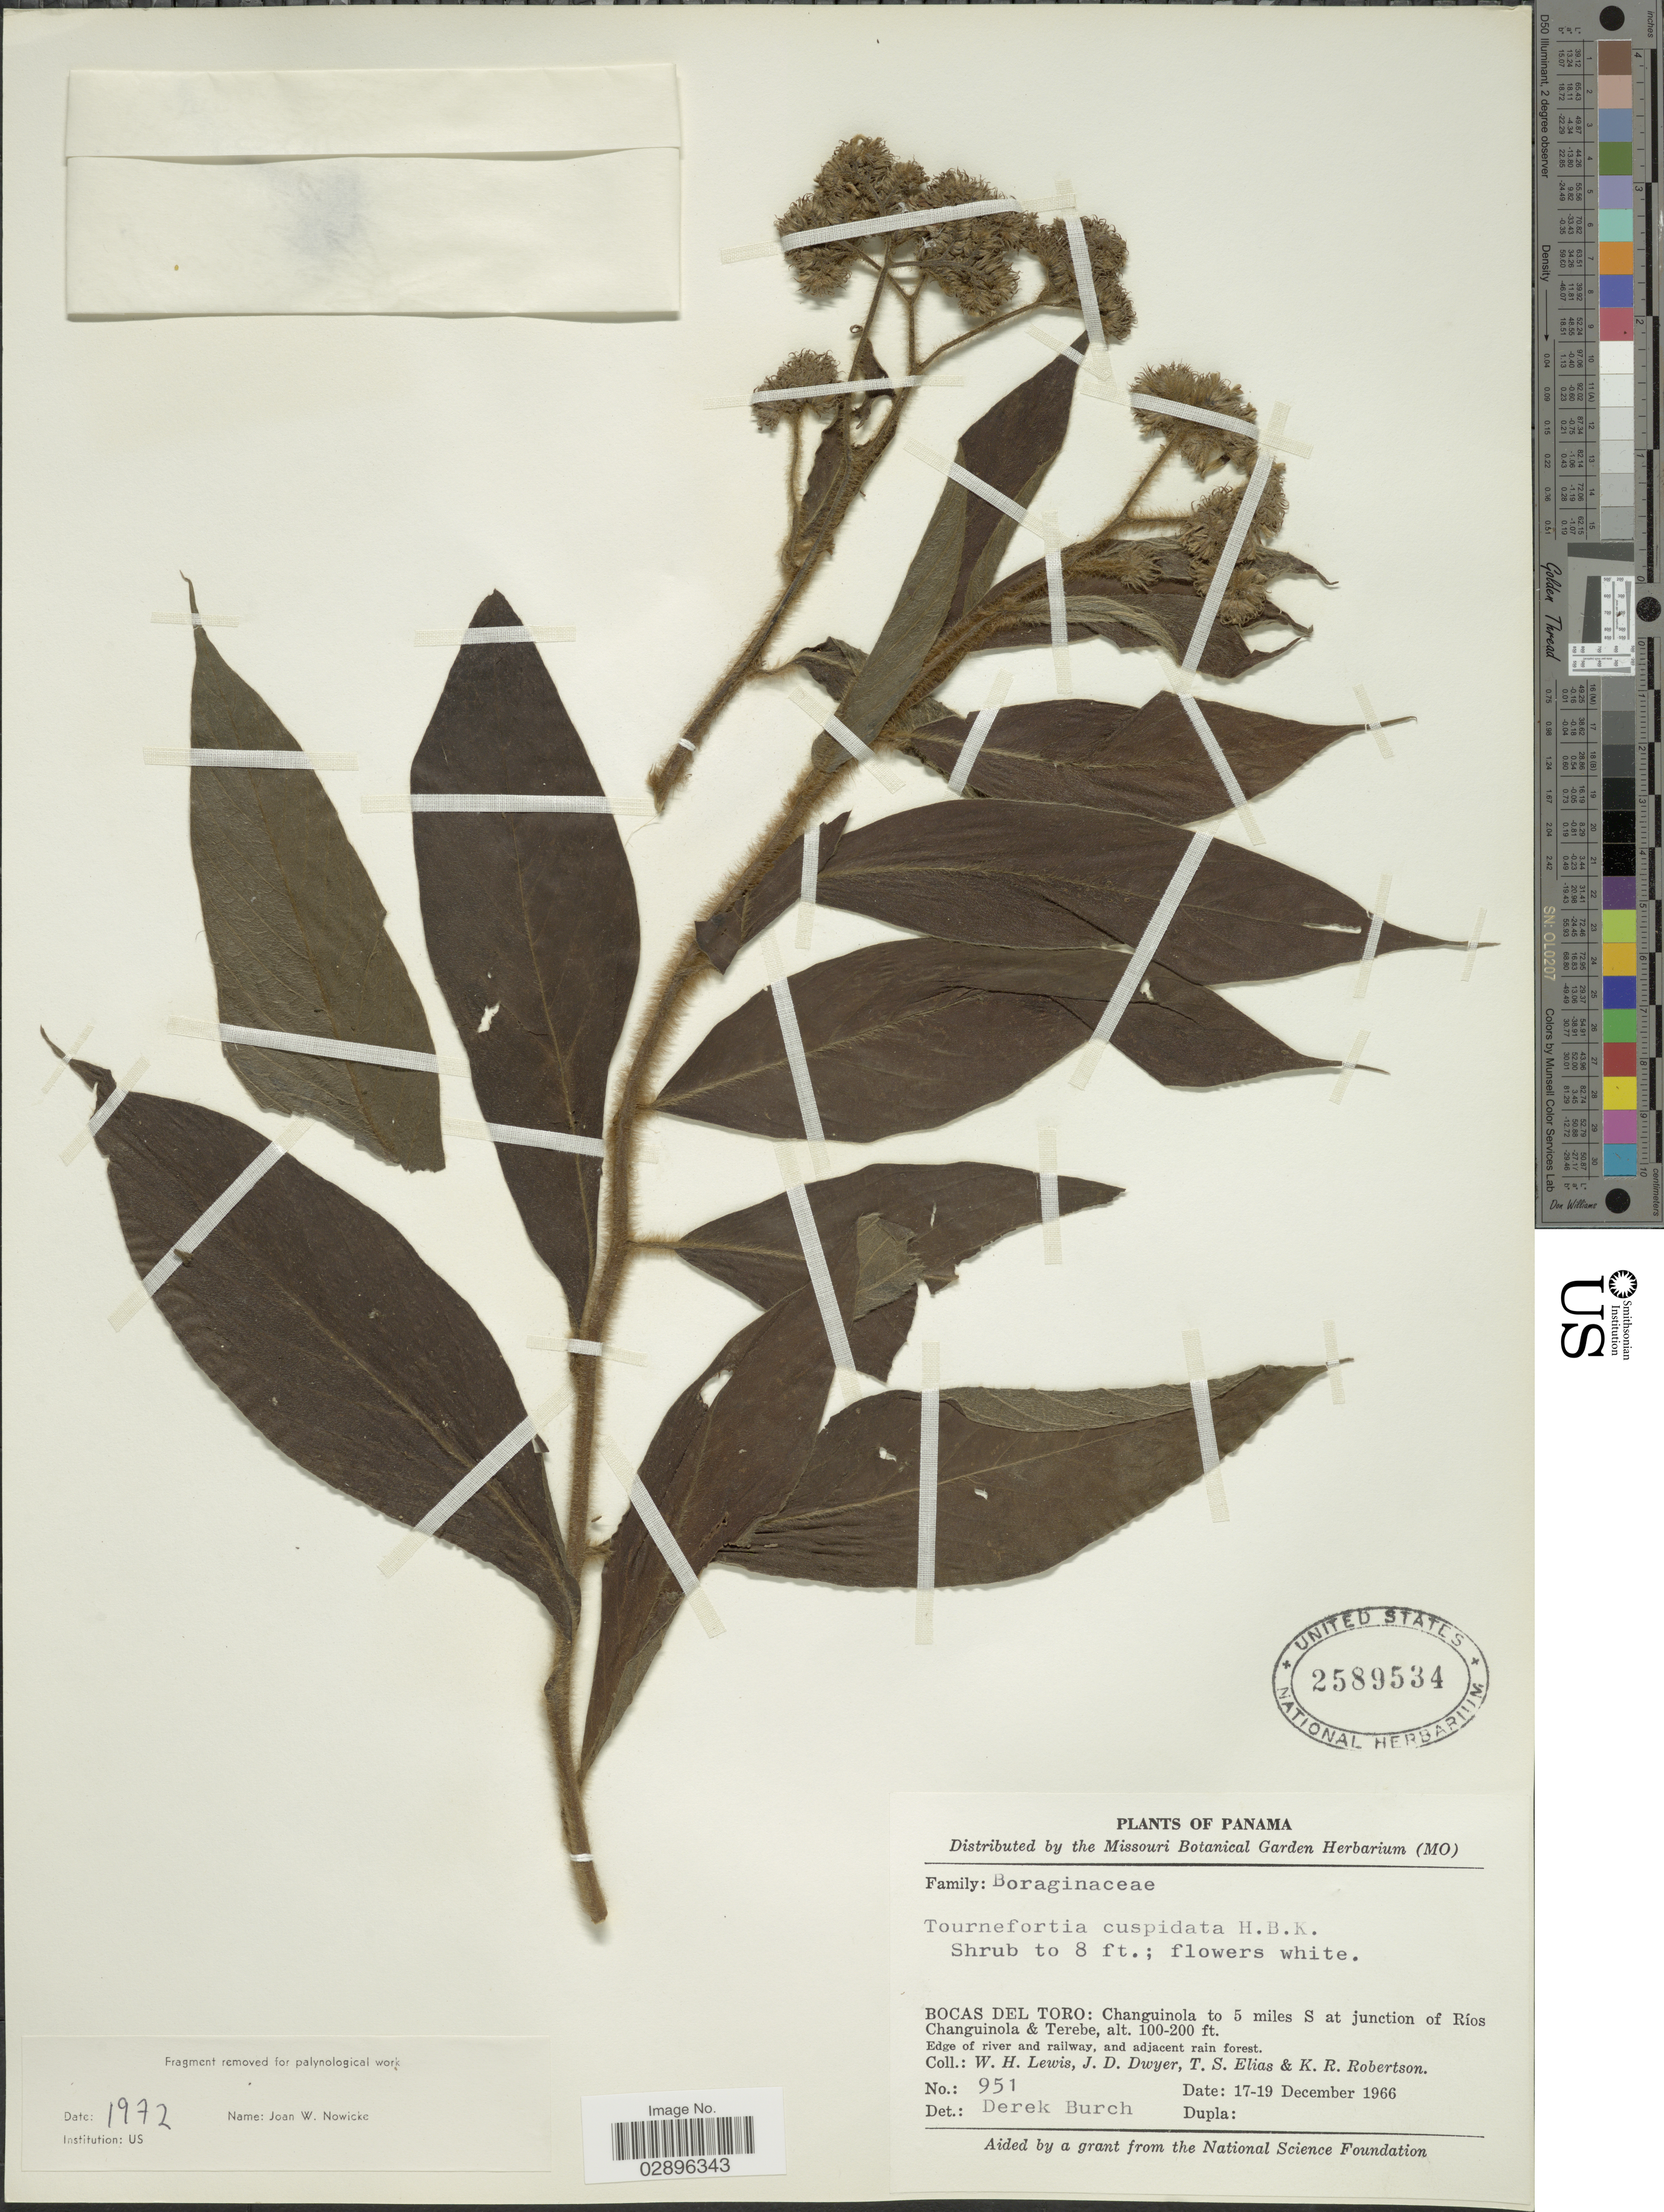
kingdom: Plantae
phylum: Tracheophyta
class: Magnoliopsida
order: Boraginales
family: Heliotropiaceae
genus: Tournefortia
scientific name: Tournefortia cuspidata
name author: Kunth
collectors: W. H. Lewis, J. D. Dwyer, T. S. Elias & K. Robertson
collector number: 951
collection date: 1966-12-17/1966-12-19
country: Panama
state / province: Bocas del Toro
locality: Changuinola to 5 miles S at junction of Ríos Changuinola & Terebe.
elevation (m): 30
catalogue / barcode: US 2589534